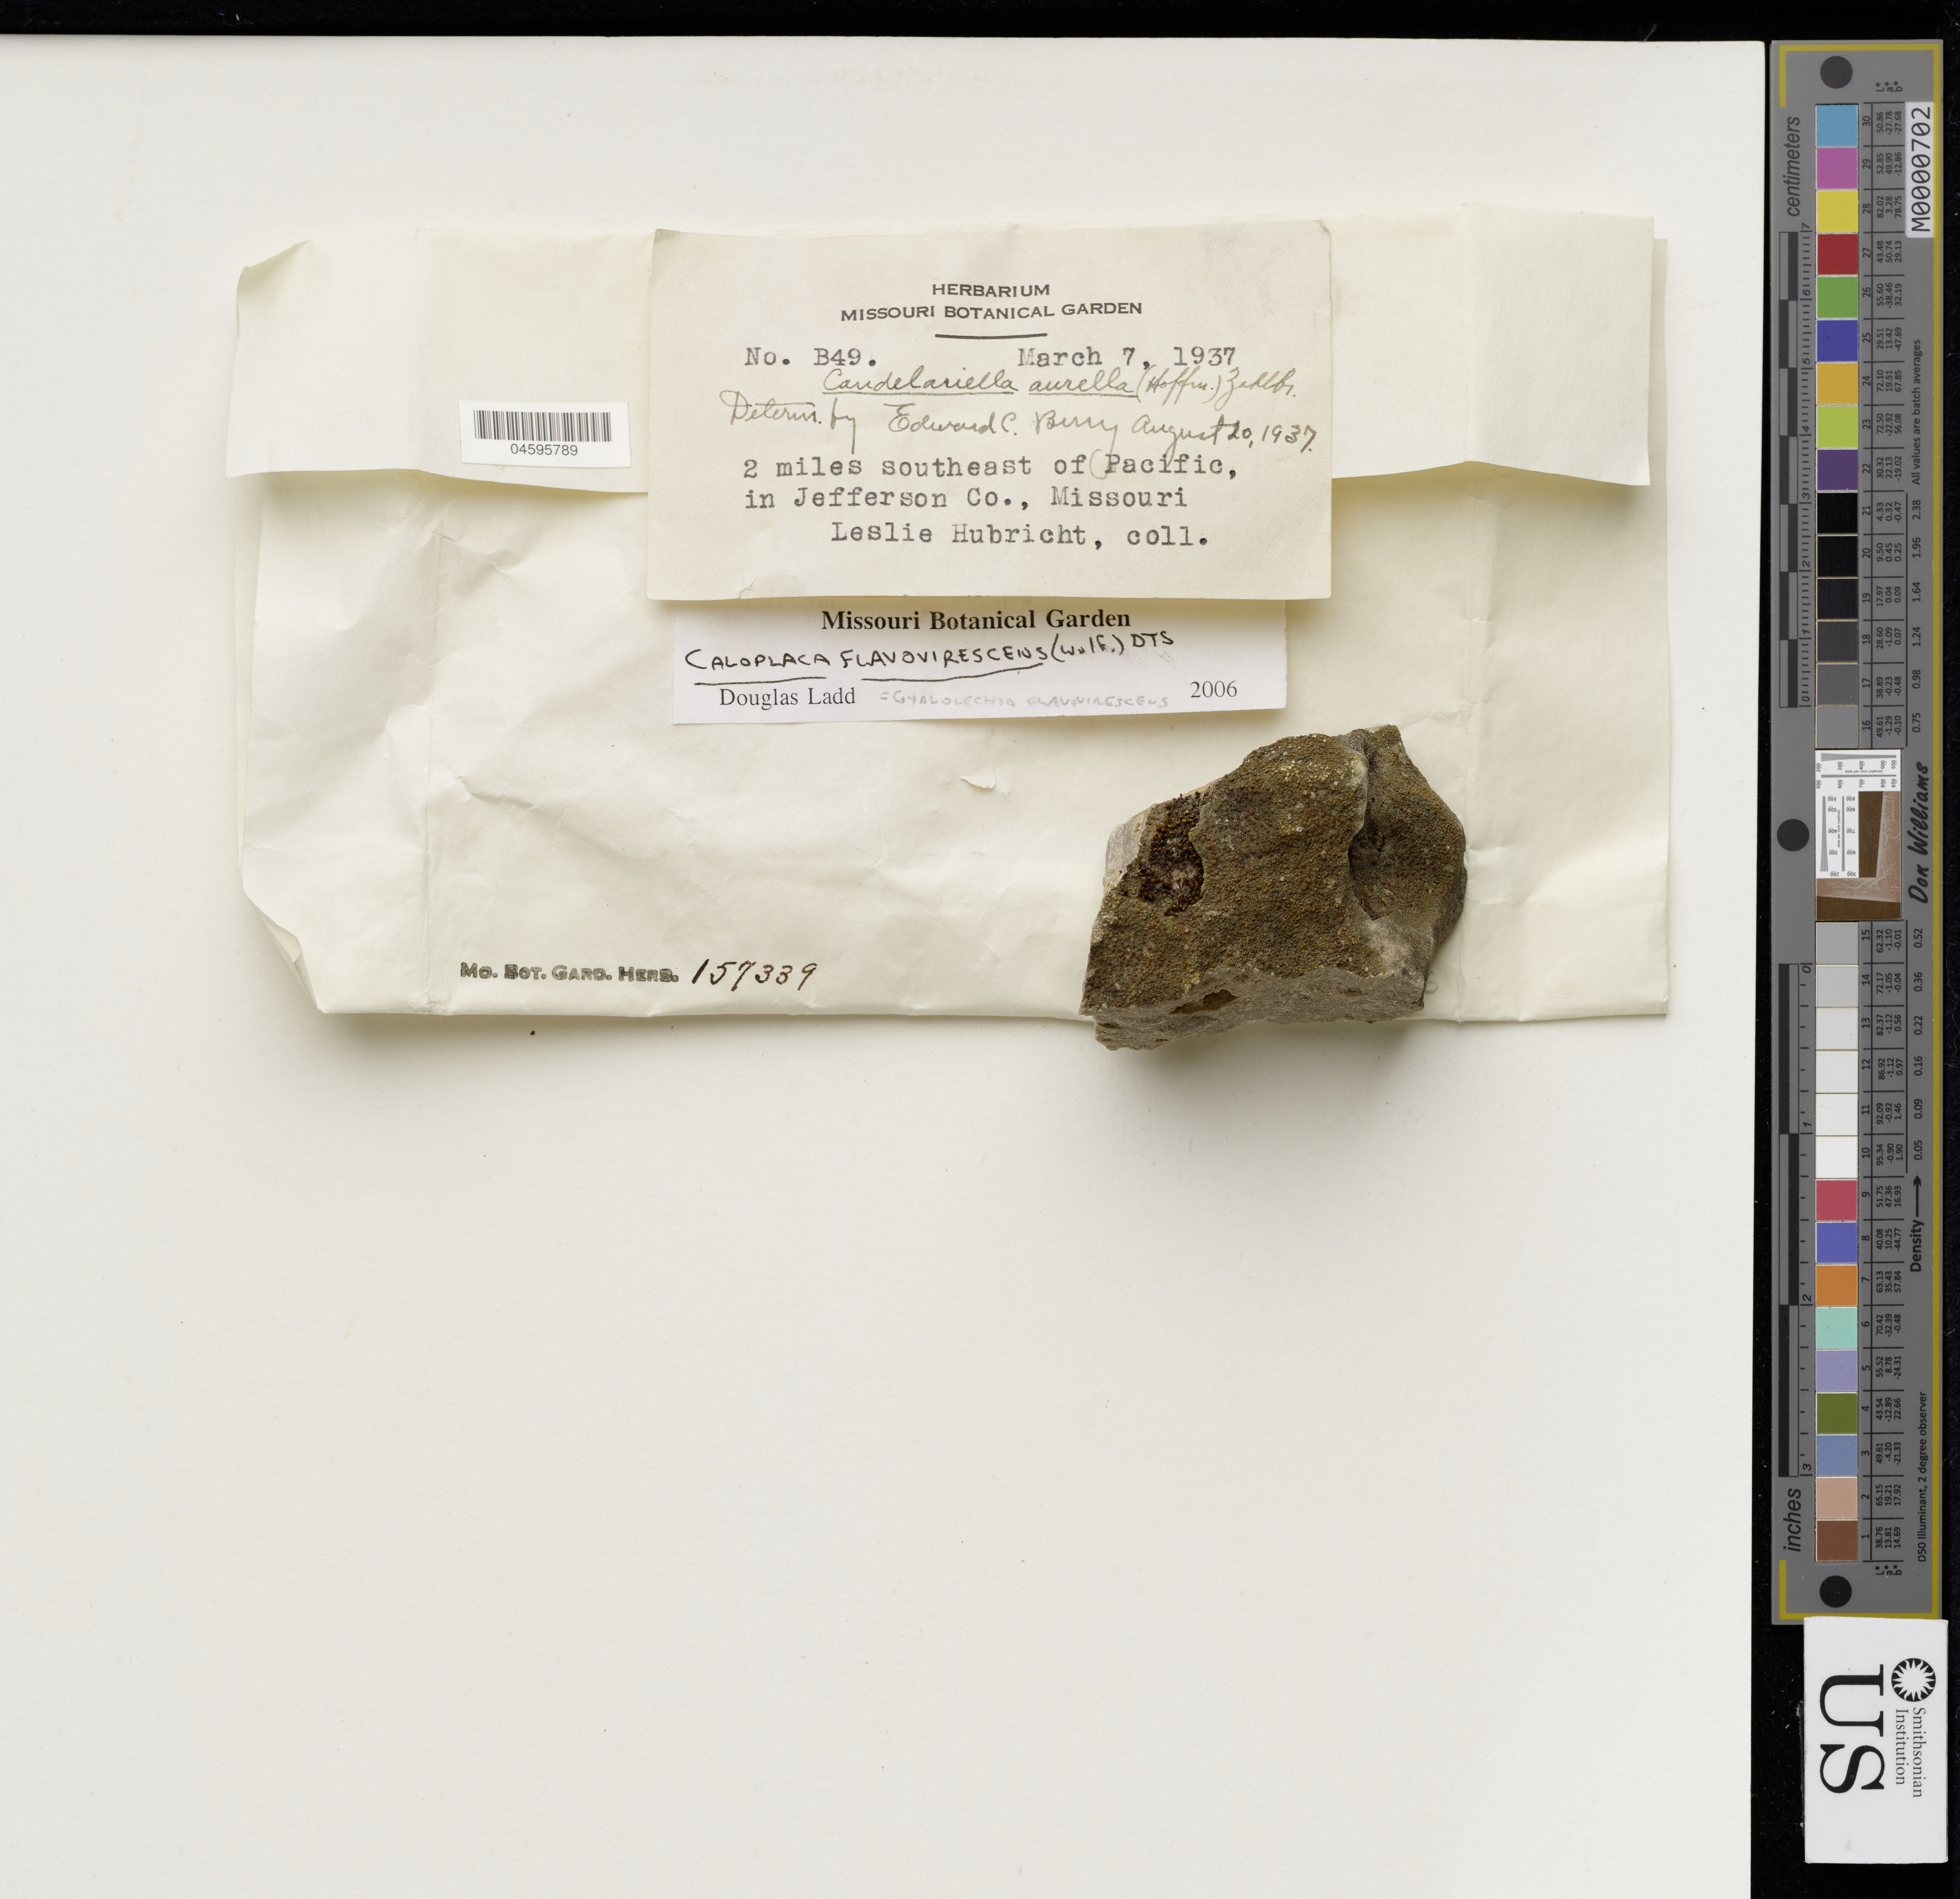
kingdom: Fungi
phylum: Ascomycota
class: Lecanoromycetes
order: Teloschistales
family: Teloschistaceae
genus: Caloplaca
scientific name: Caloplaca flavovirescens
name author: (Wulfen) Dalla Torre & Sarnth.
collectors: L. Hubricht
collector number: B49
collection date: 1937-03-07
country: United States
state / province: Missouri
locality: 2 miles southeast of Pacific in Jefferson Co.